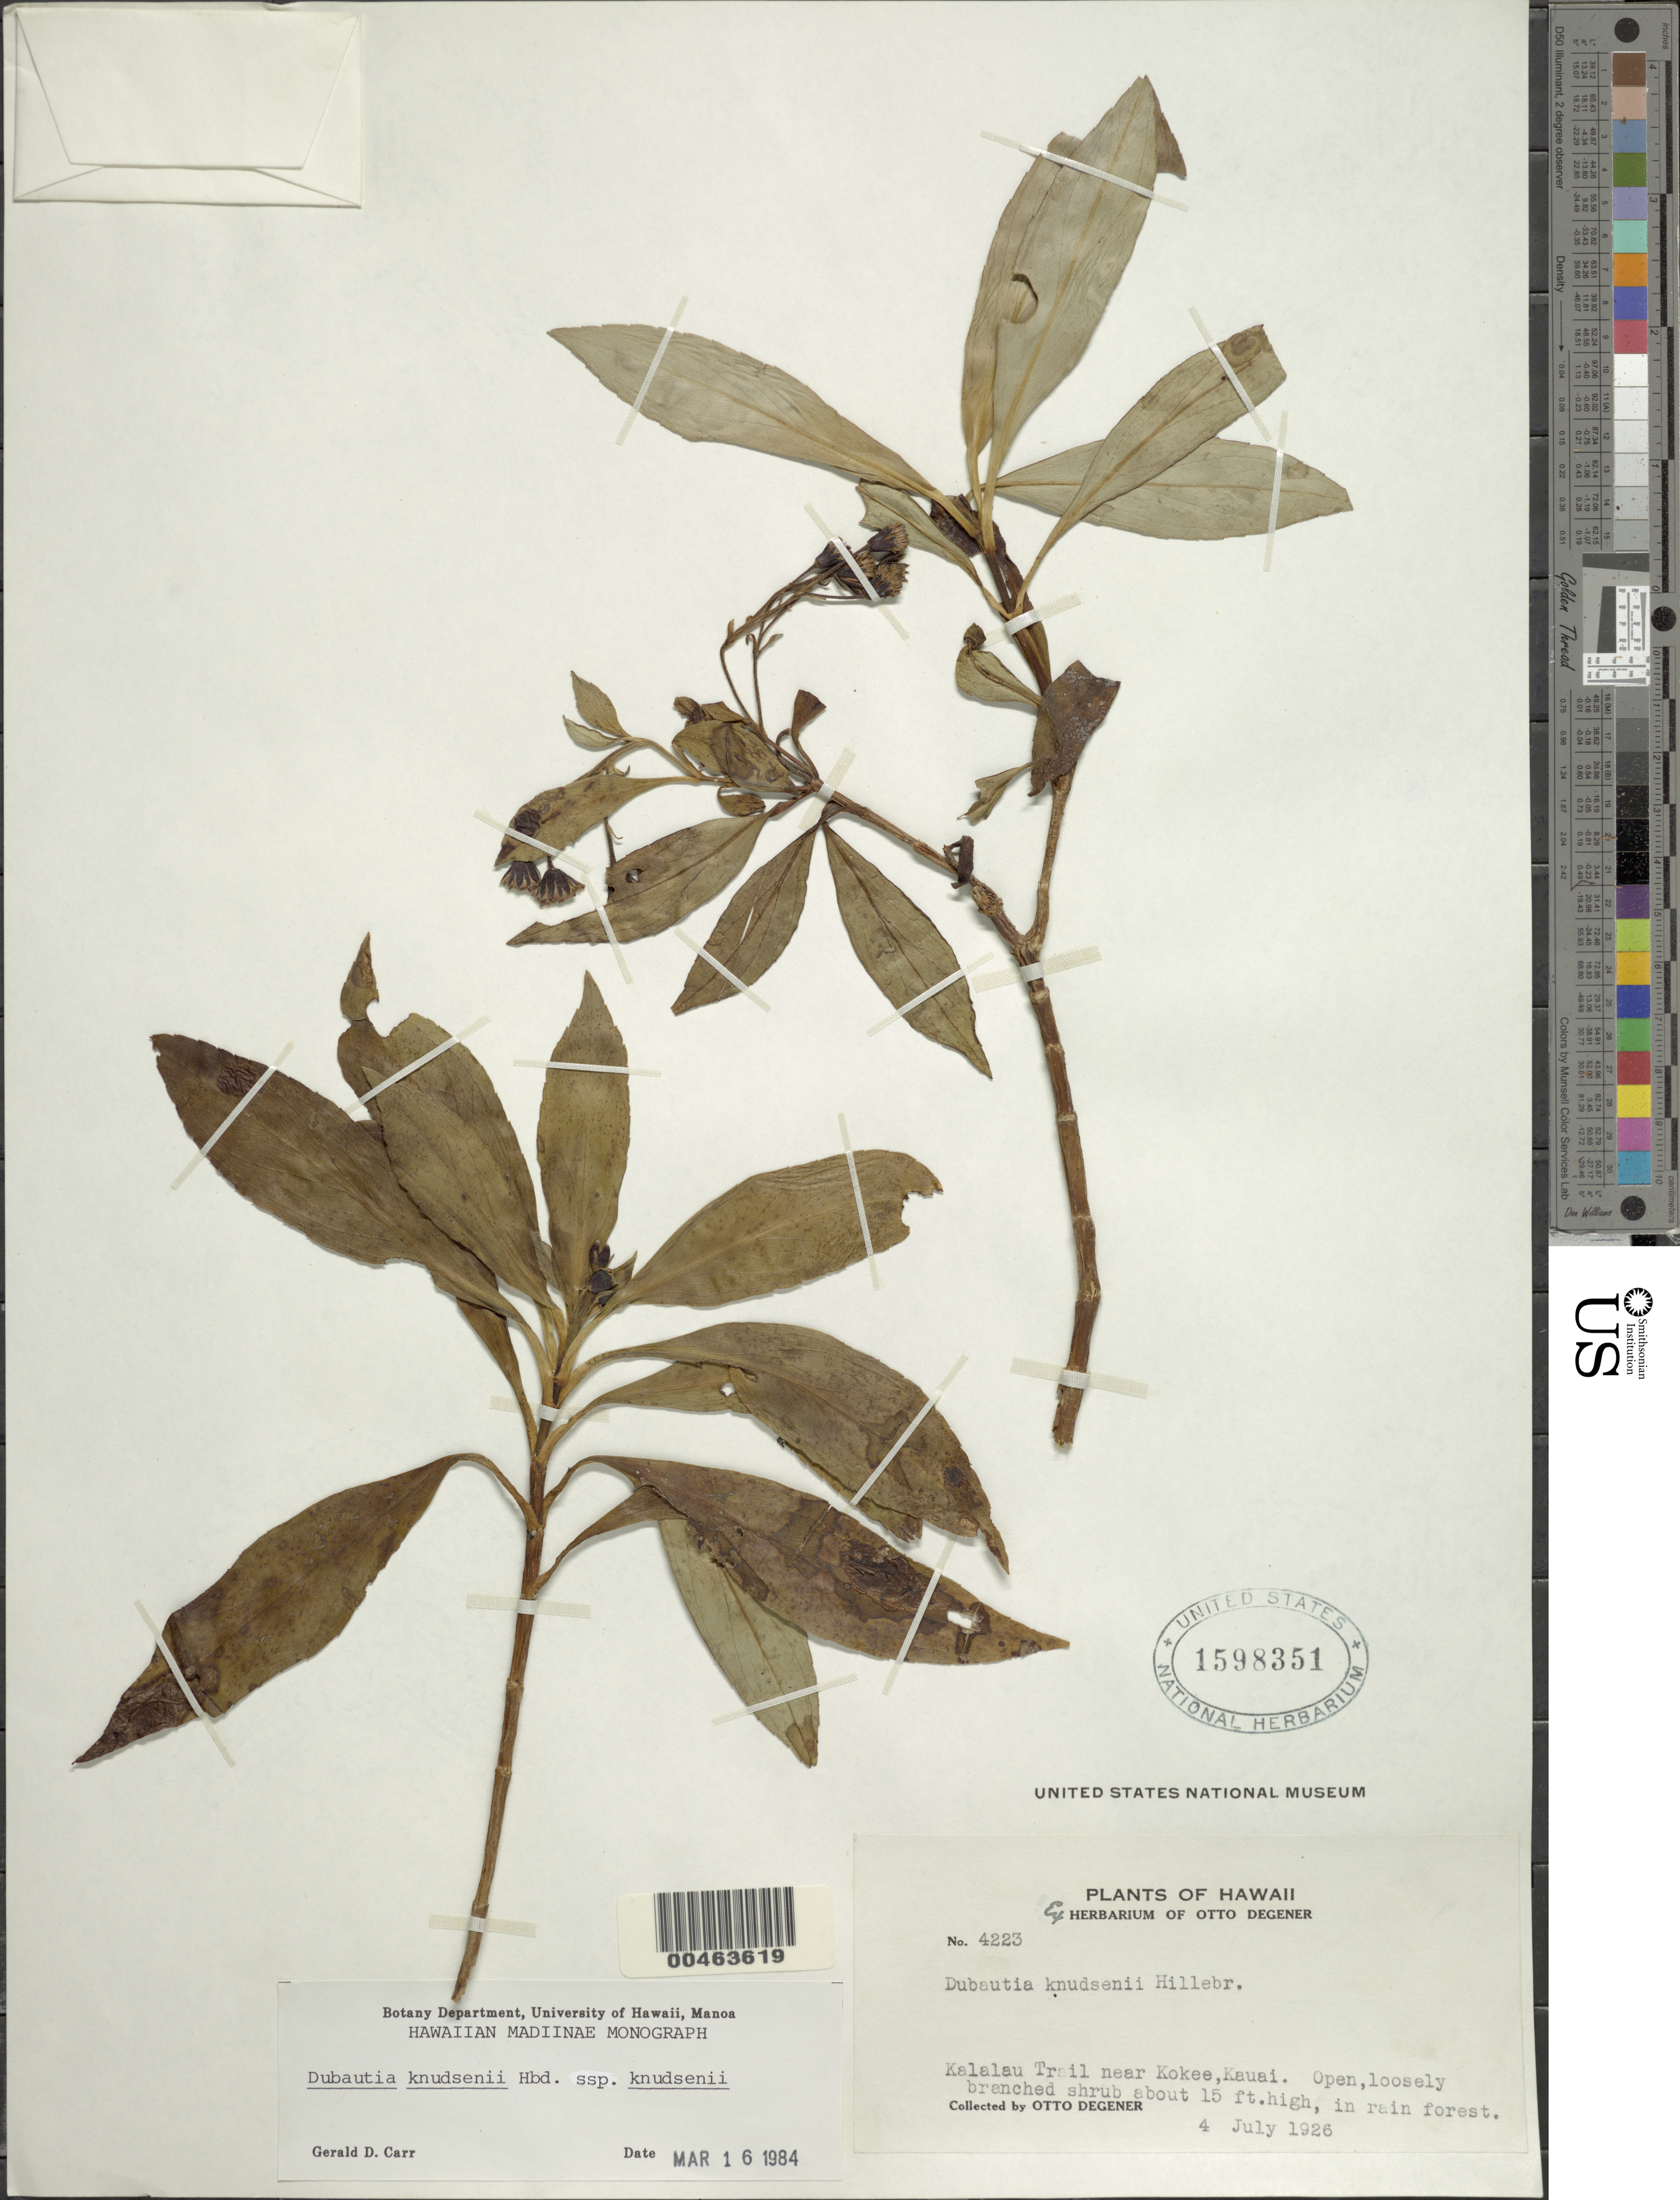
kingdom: Plantae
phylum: Tracheophyta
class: Magnoliopsida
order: Asterales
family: Asteraceae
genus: Dubautia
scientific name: Dubautia knudsenii subsp. knudsenii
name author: Hillebr.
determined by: Carr, G. D.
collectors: O. Degener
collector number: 4223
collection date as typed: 4 Jul 1926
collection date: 1926-07-04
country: United States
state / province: Hawaii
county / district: Kauai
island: Kaua'i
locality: Kalalau Trail near Kokee.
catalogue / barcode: US 1598351